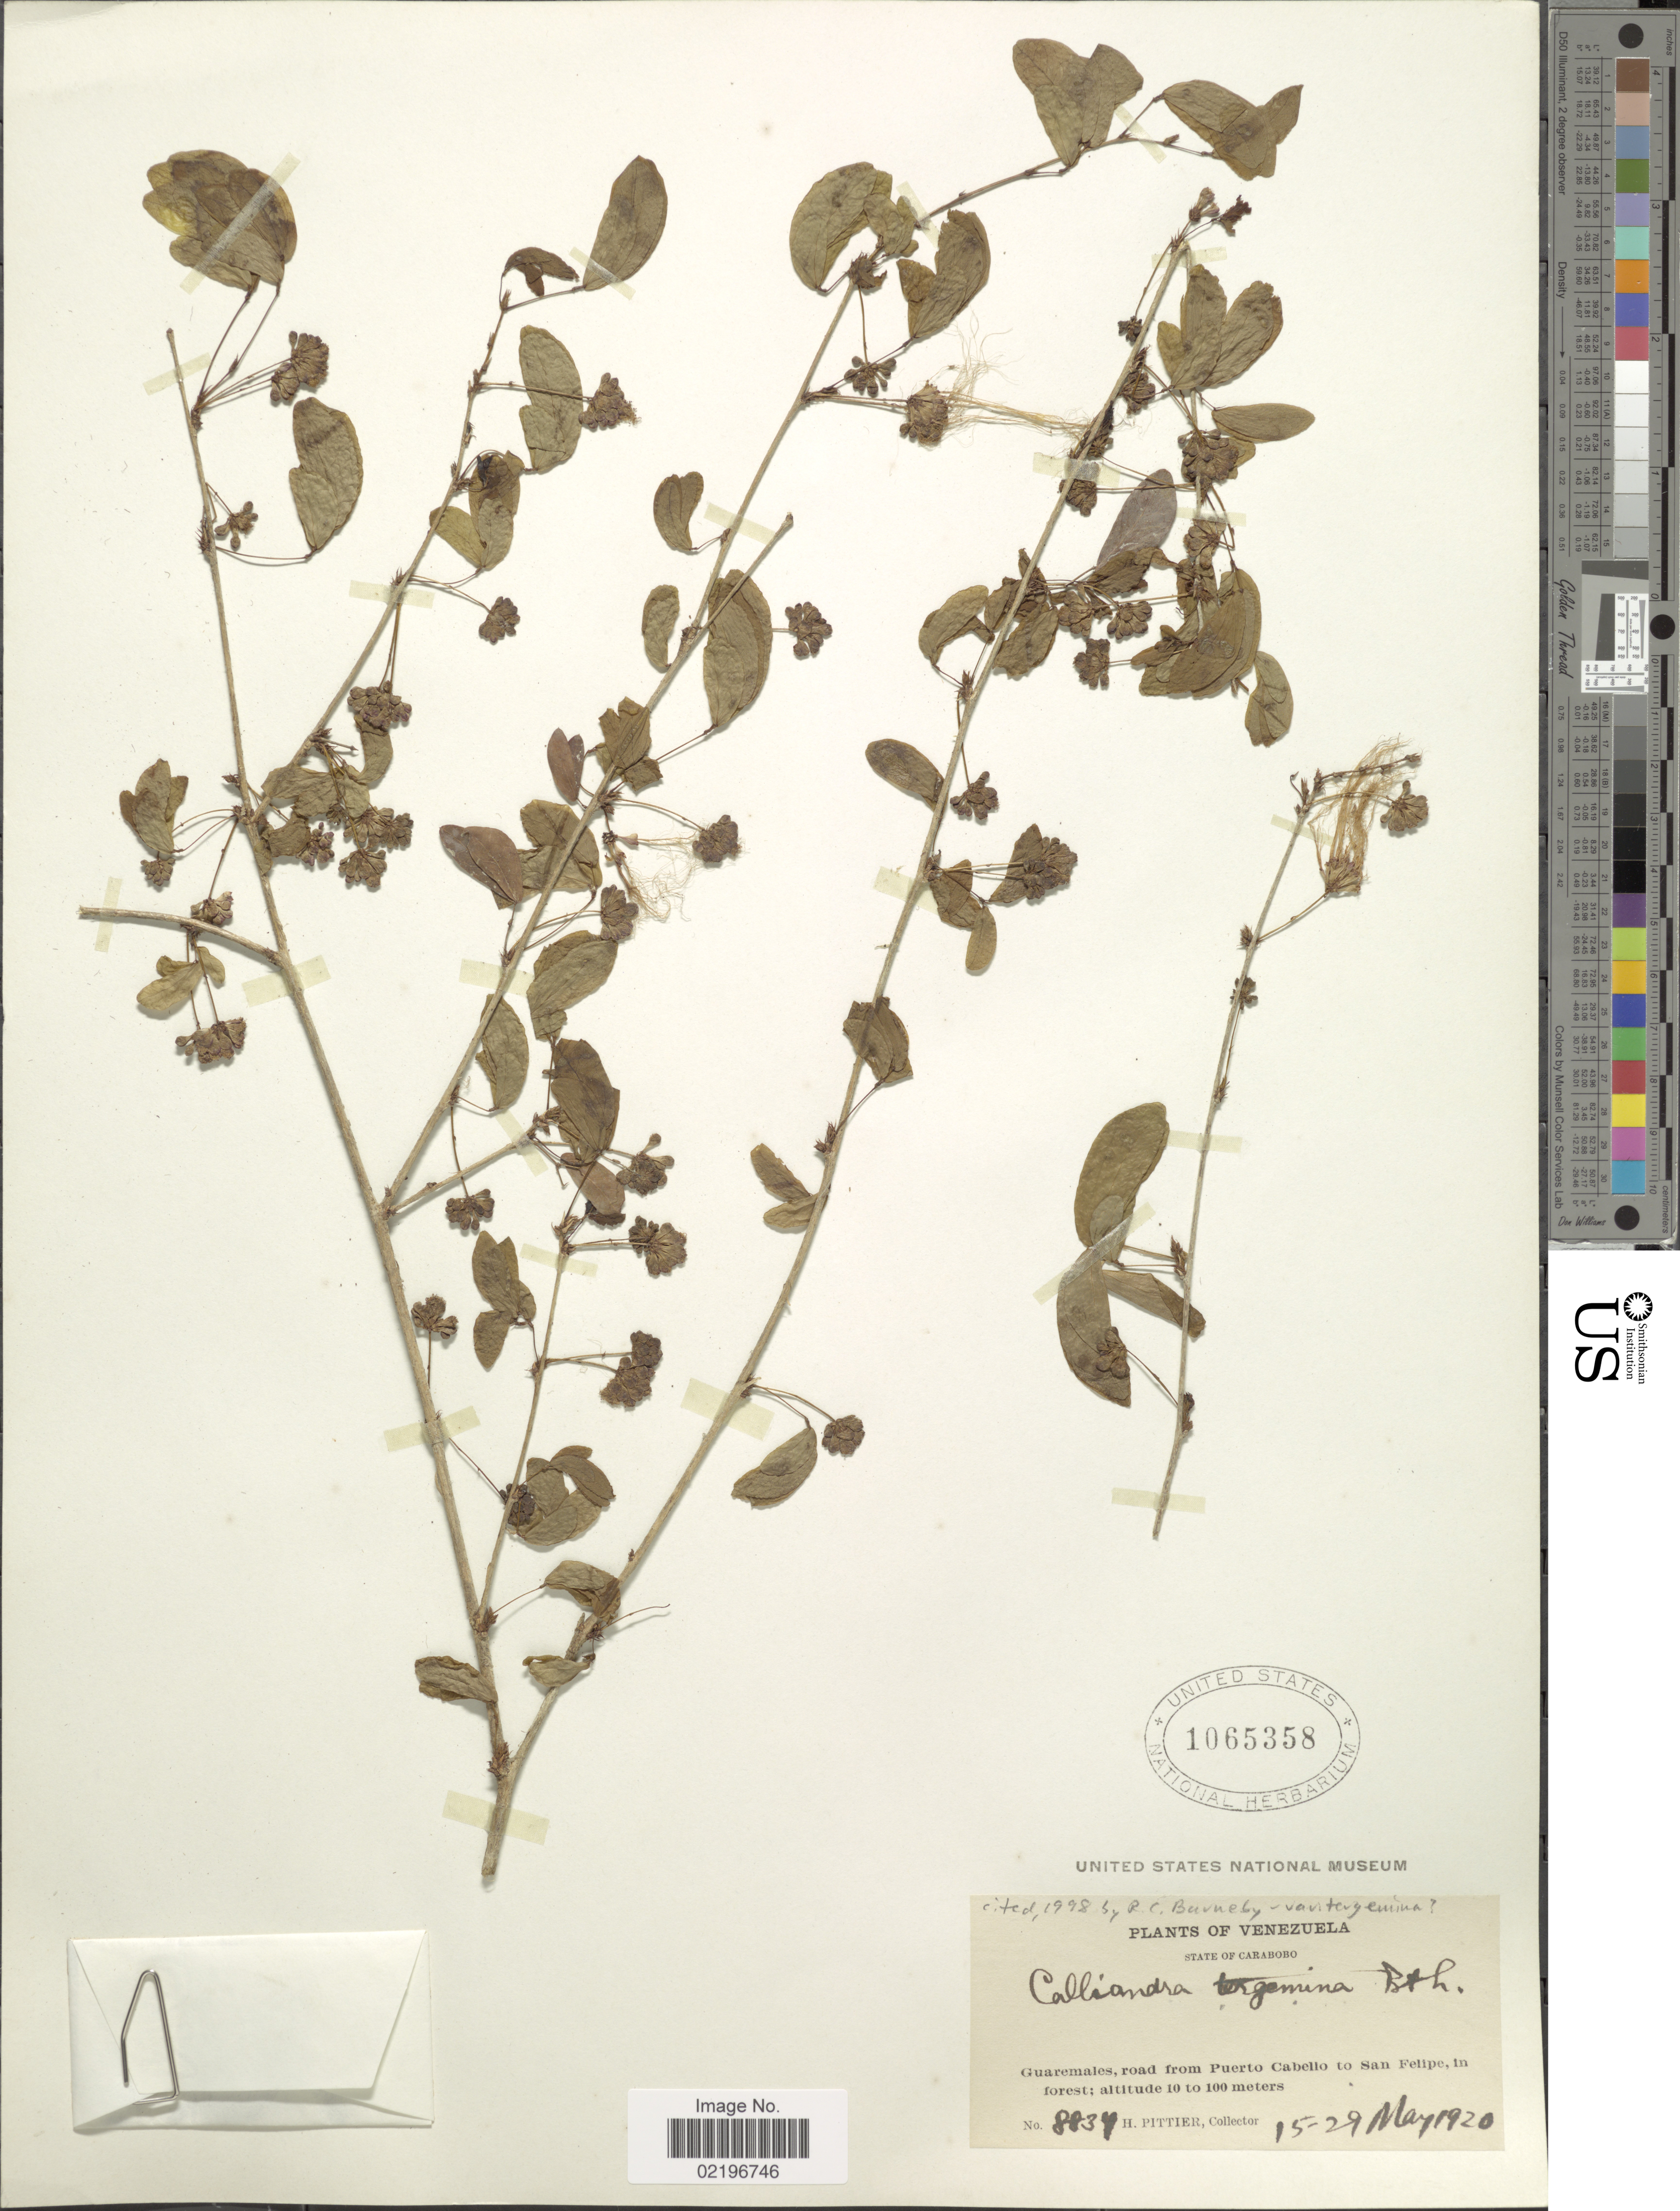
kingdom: Plantae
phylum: Tracheophyta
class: Magnoliopsida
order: Fabales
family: Fabaceae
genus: Calliandra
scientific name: Calliandra tergemina var. tergemina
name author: (L.) Benth.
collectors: H. F. Pittier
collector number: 8834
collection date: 1920-05-15/1920-05-29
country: Venezuela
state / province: Carabobo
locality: Guaremales, road from Puerto Cabello to San Felipe, in forest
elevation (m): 10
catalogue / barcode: US 1065358